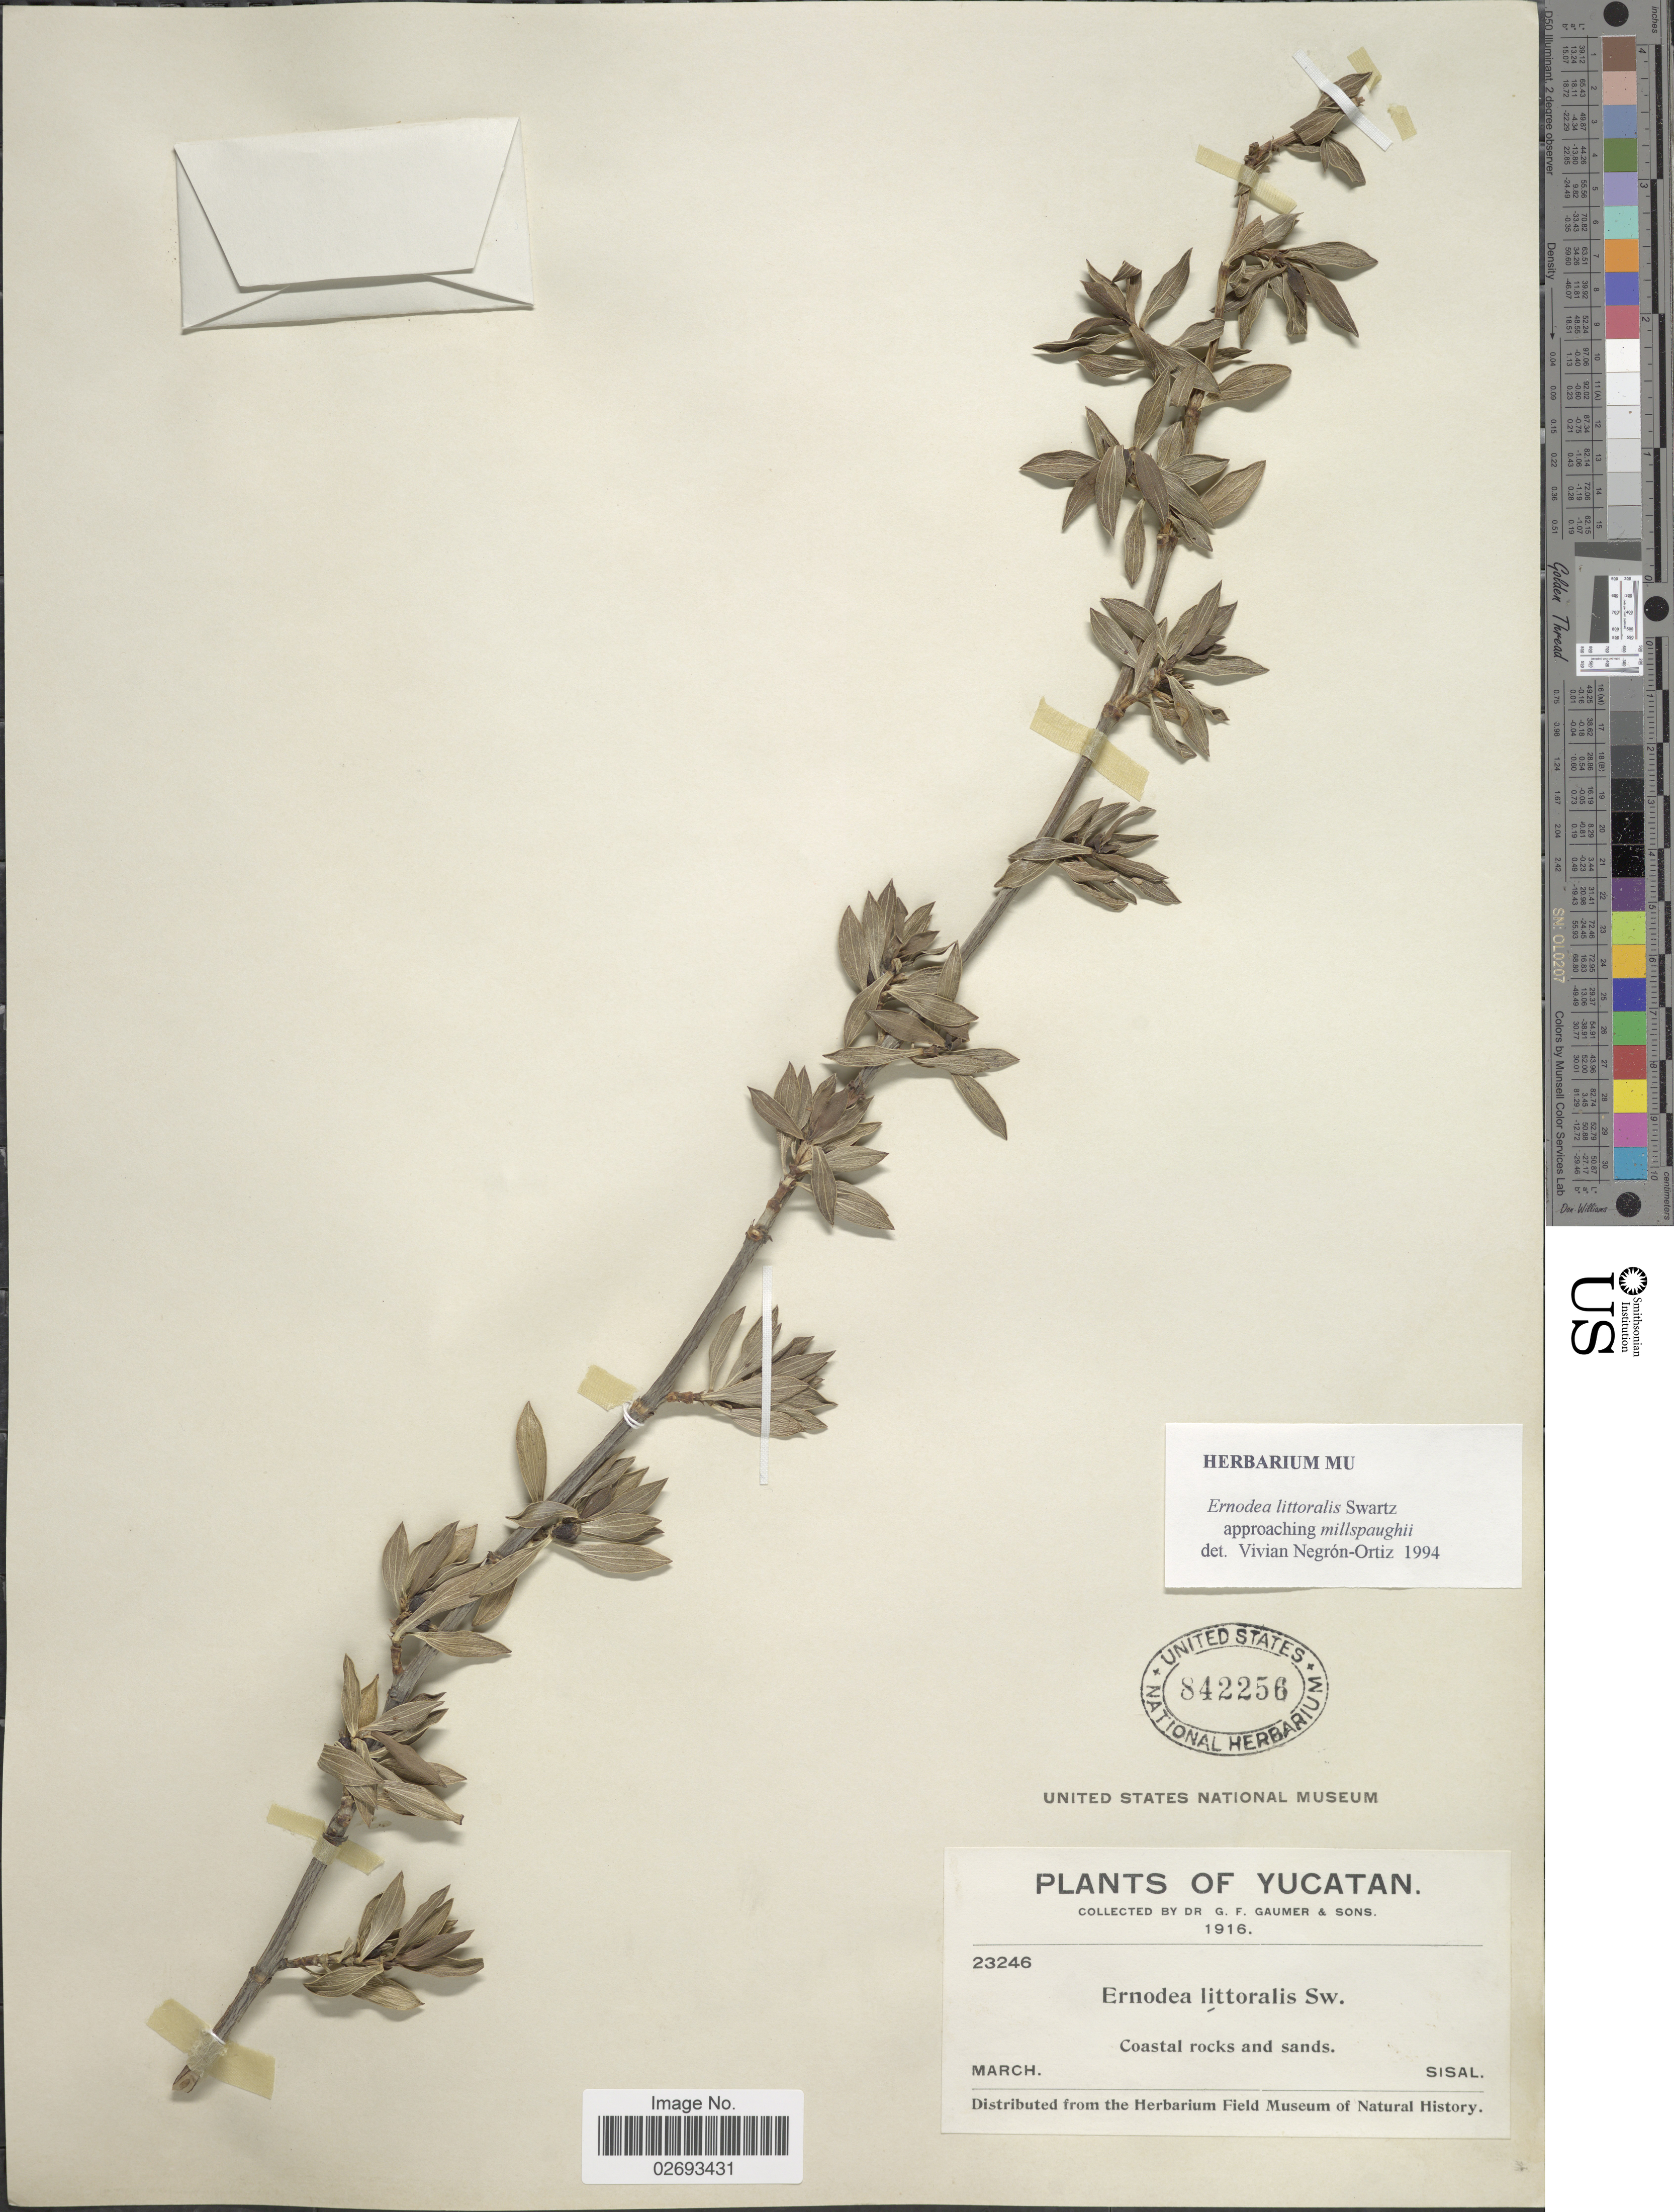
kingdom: Plantae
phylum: Tracheophyta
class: Magnoliopsida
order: Gentianales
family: Rubiaceae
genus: Ernodea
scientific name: Ernodea littoralis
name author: Sw.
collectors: G. F. Gaumer & Leopold, --, et al.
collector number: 23246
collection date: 1916-03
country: Mexico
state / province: Yucatán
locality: Coastal rocks and sands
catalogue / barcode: US 842256